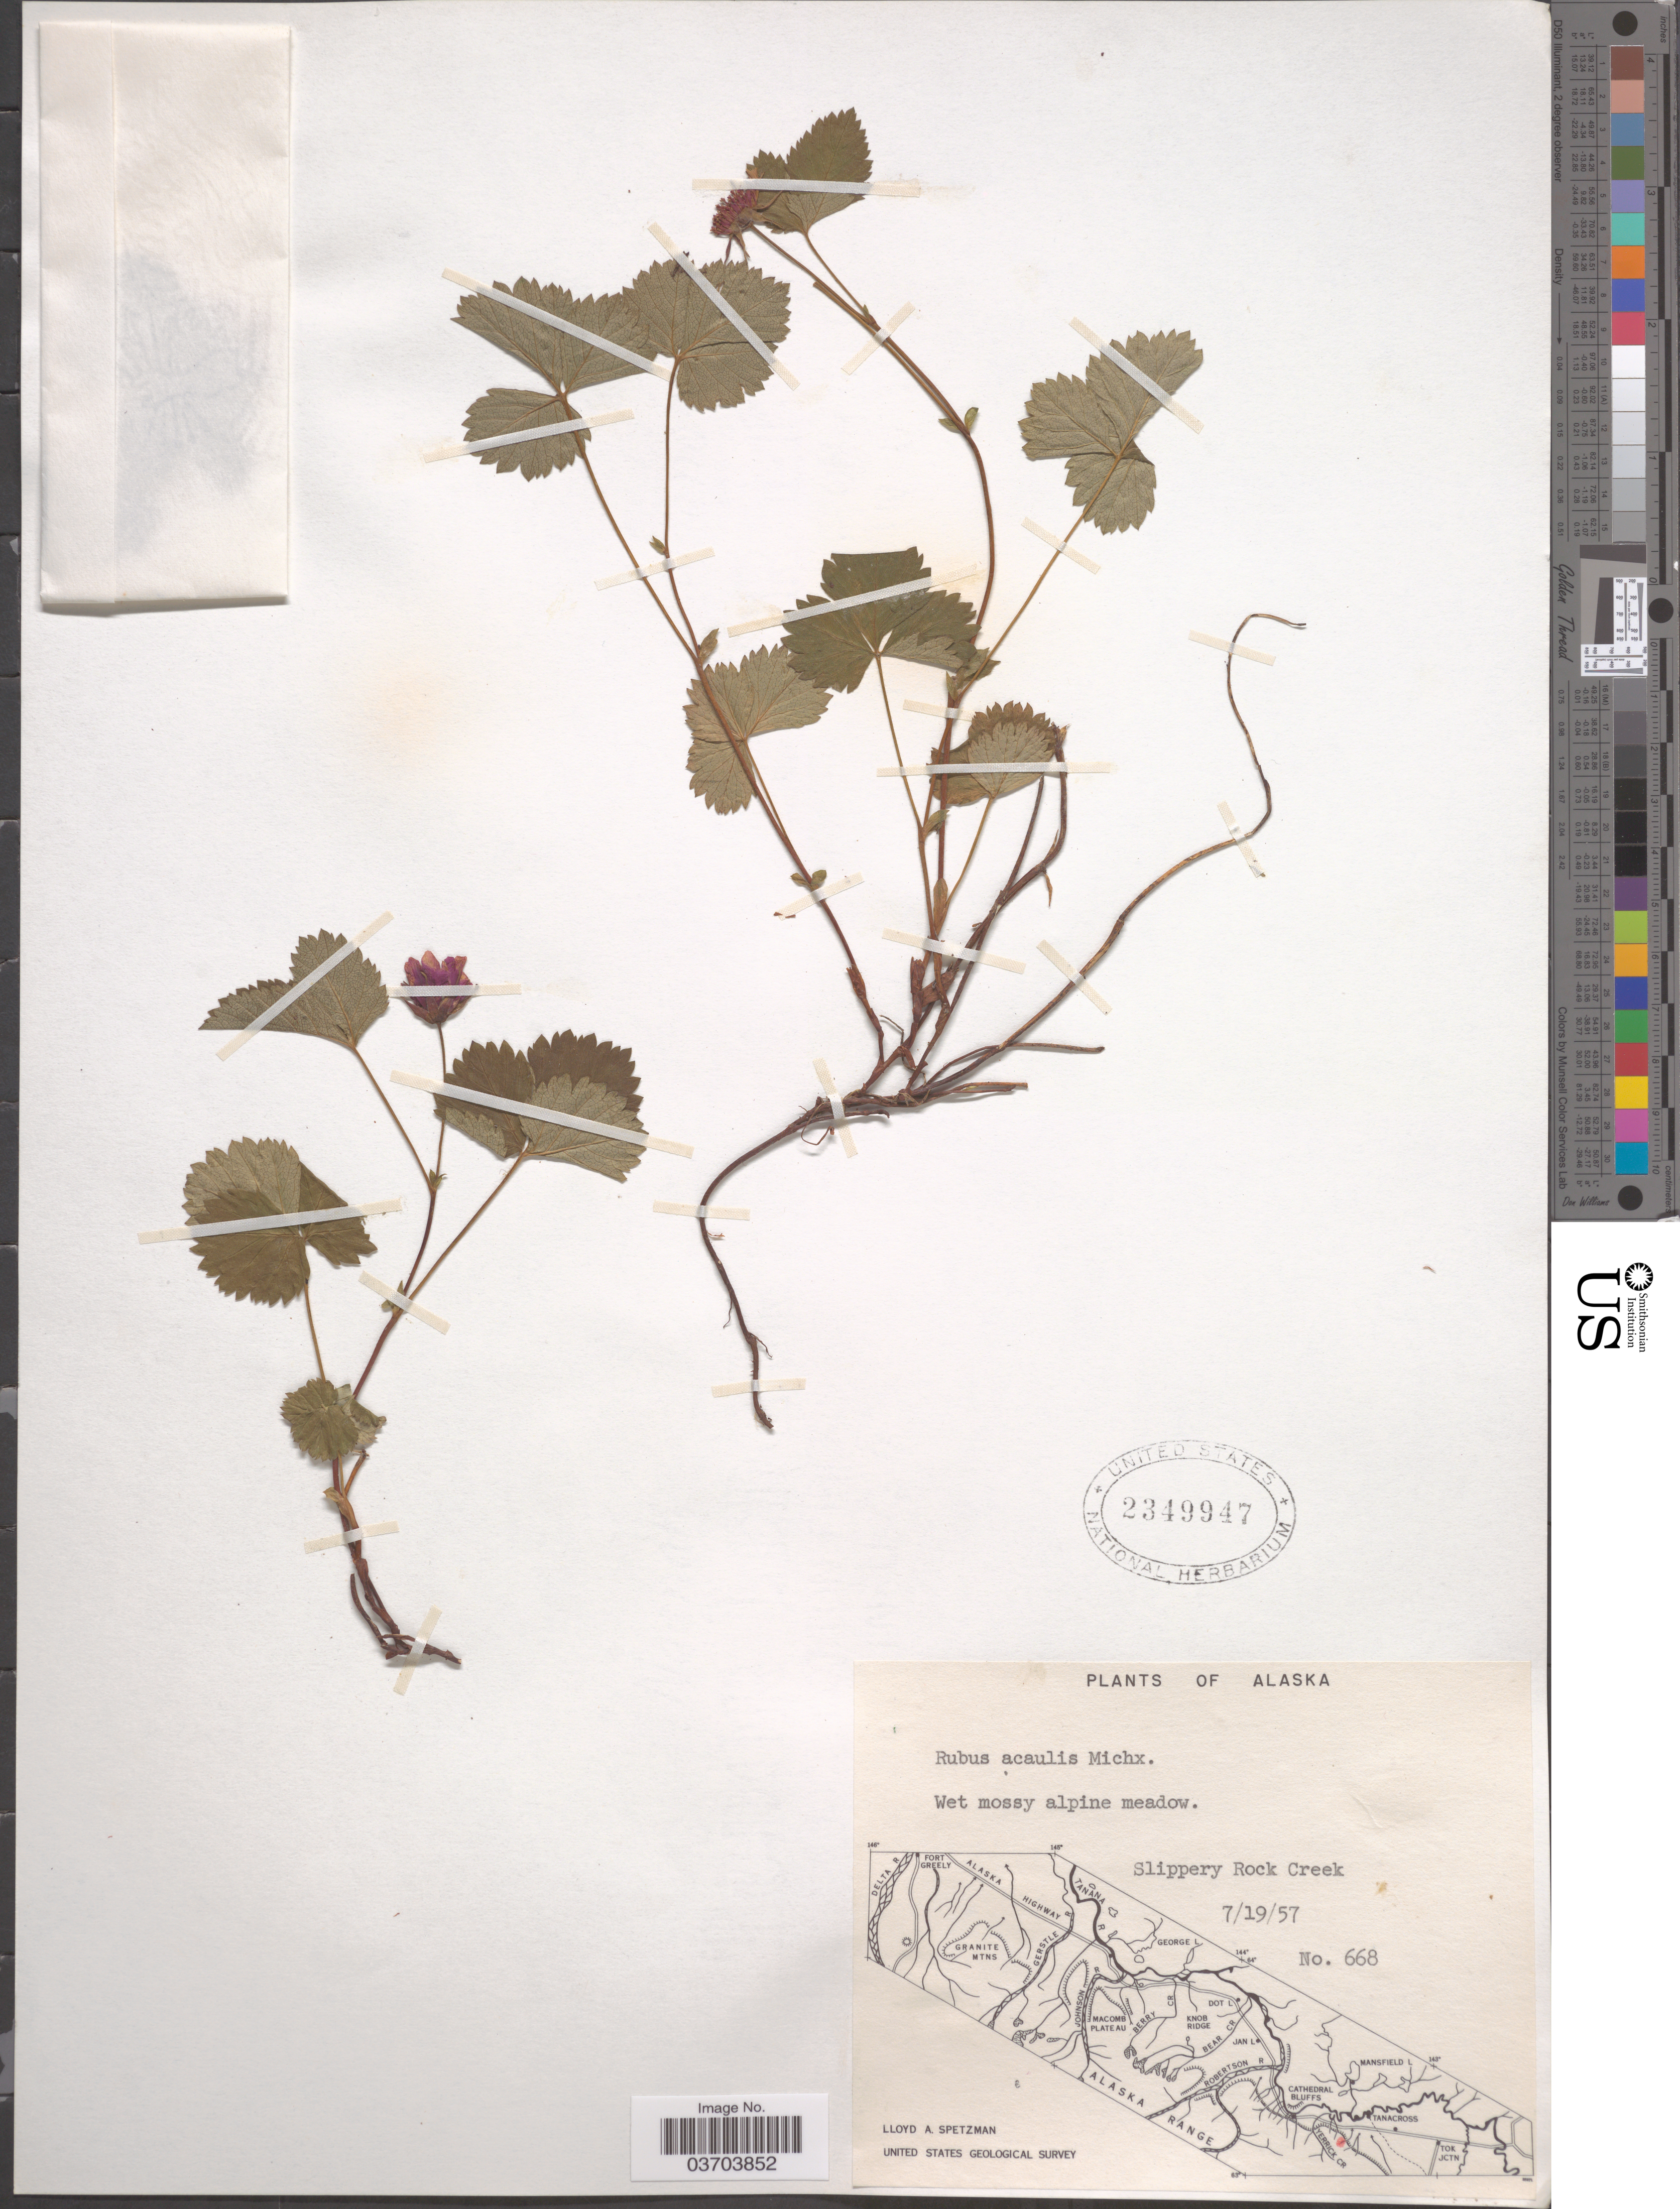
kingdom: Plantae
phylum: Tracheophyta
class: Magnoliopsida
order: Rosales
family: Rosaceae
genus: Rubus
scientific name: Rubus acaulis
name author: Michx.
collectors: L. Spetzman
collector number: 668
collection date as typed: Transcribed d/m/y: 19/7/57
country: United States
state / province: Alaska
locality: Slippery Rock Creek.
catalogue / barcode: US 2349947